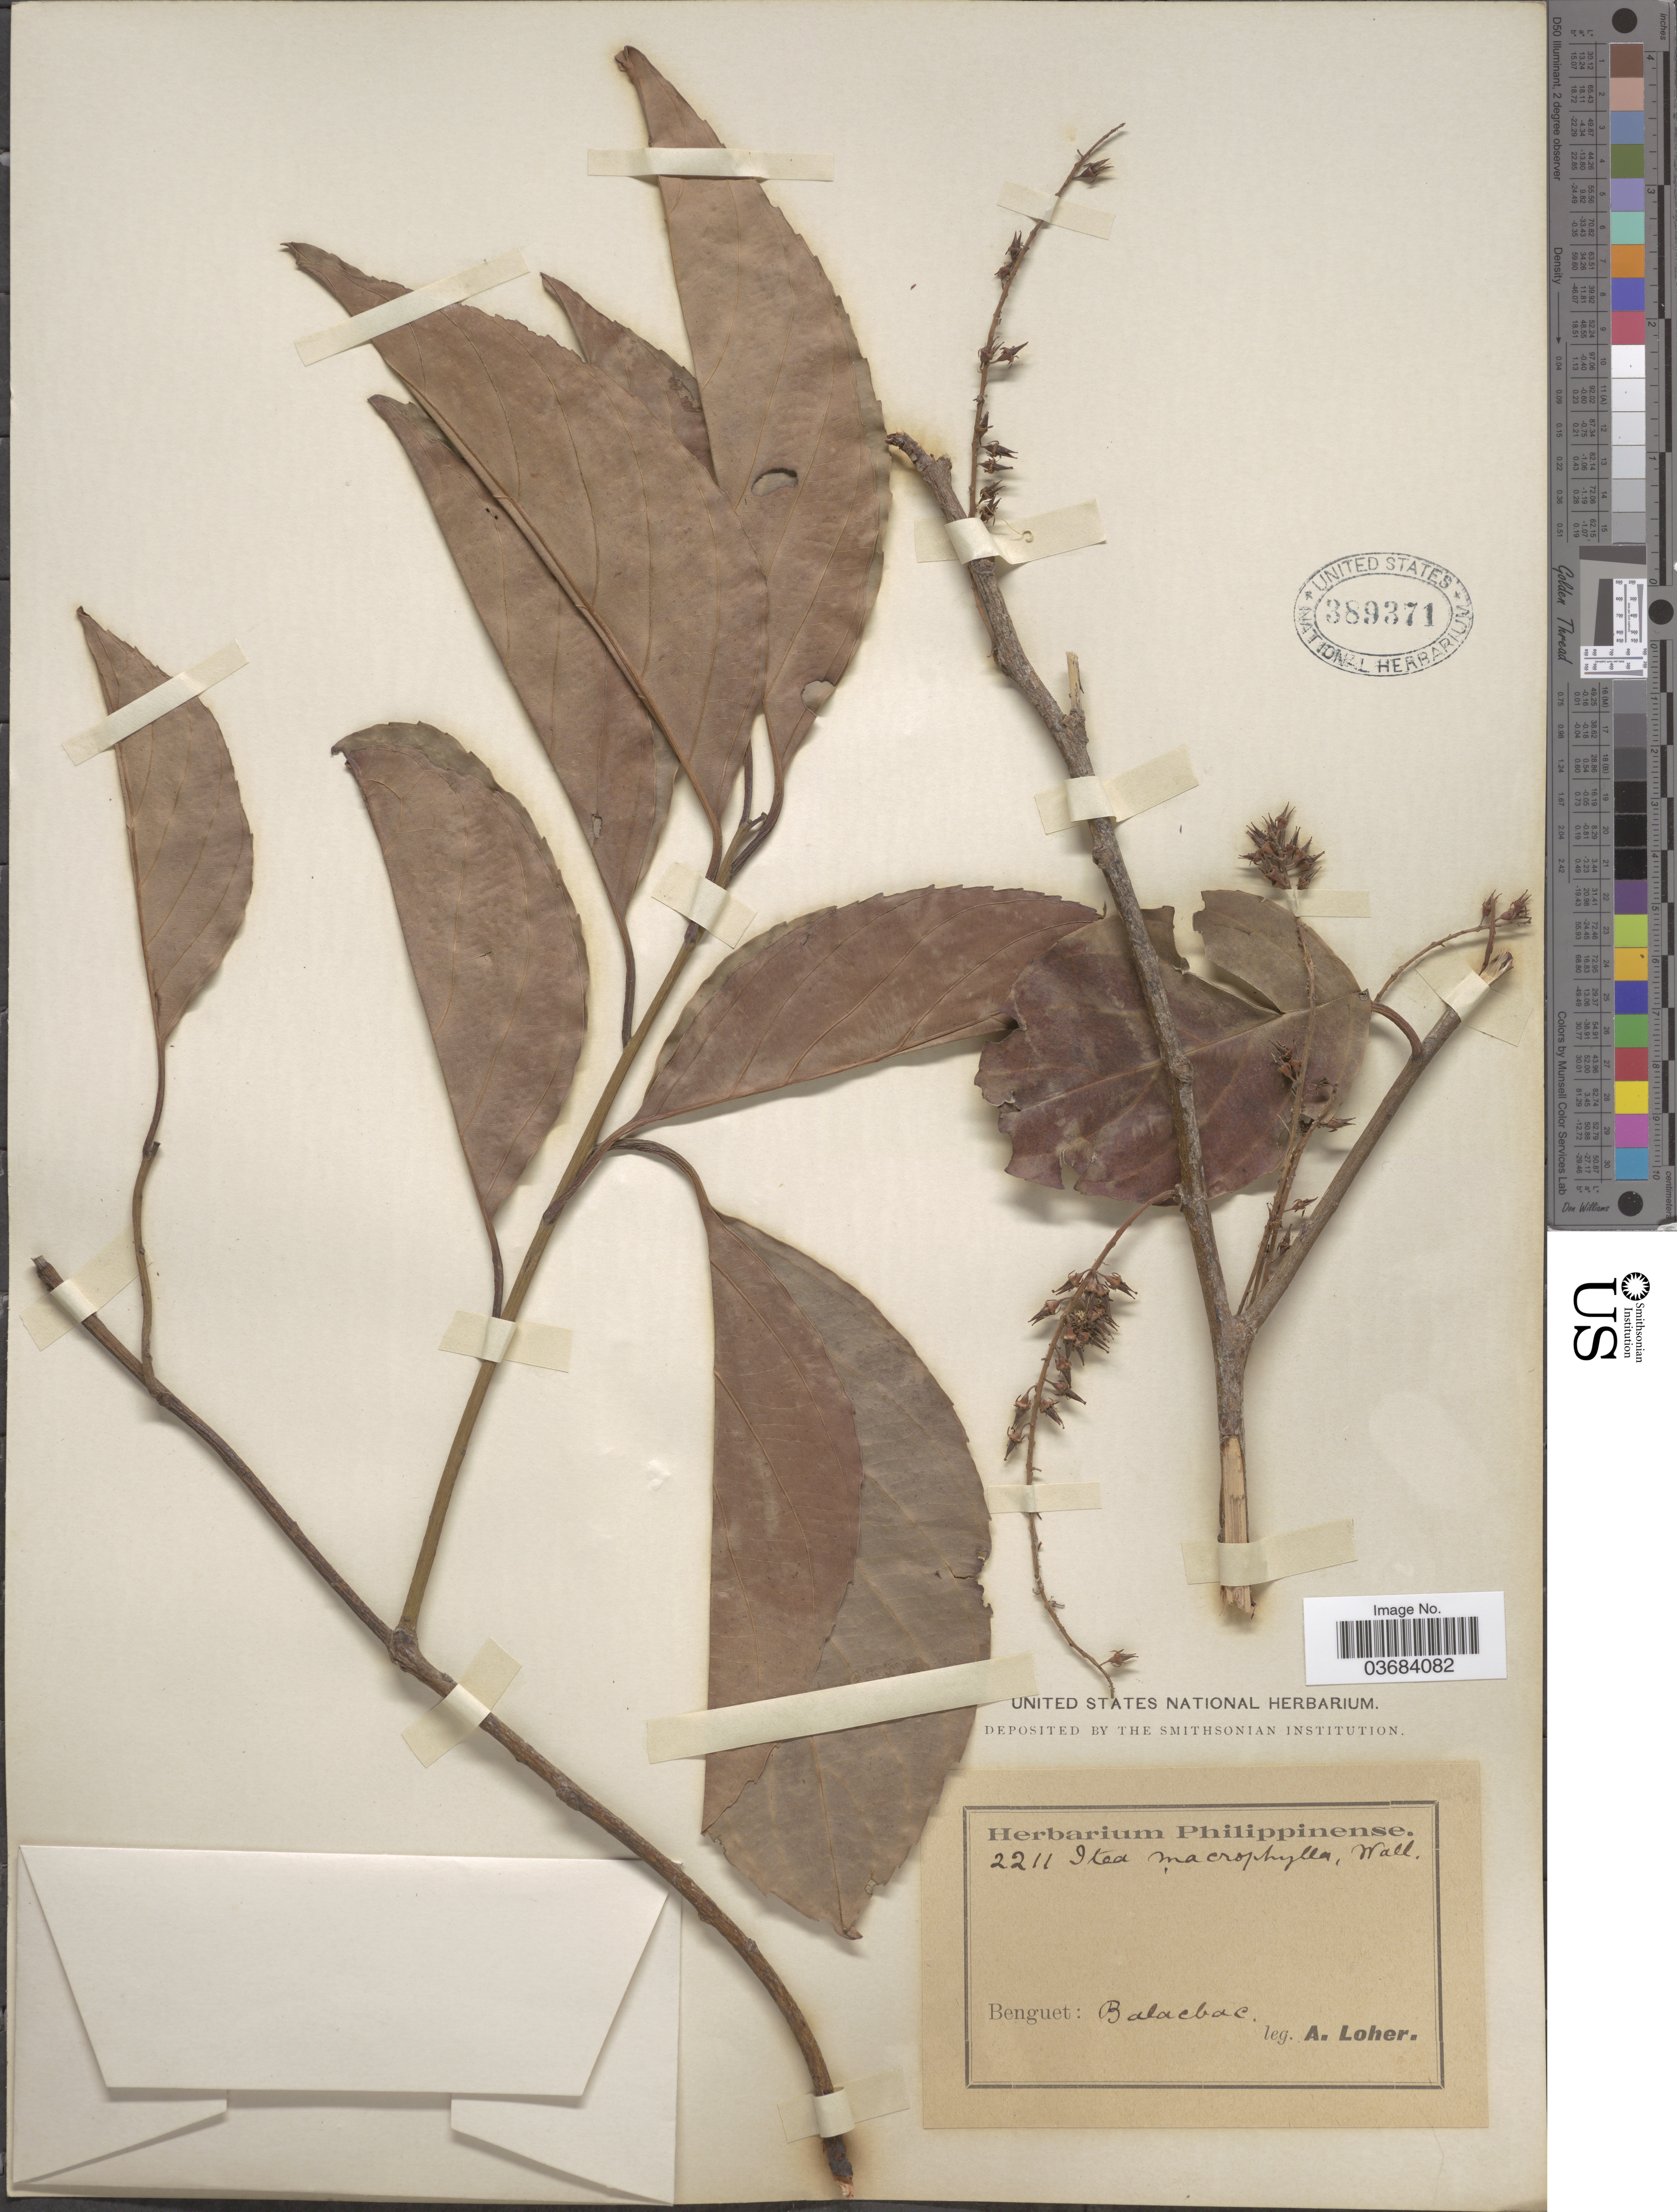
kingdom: Plantae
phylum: Tracheophyta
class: Magnoliopsida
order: Saxifragales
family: Iteaceae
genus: Itea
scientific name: Itea macrophylla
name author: Wall.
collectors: A. Loher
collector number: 2211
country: Philippines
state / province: Mimaropa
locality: Benguet: Balacbac.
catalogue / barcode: US 389371